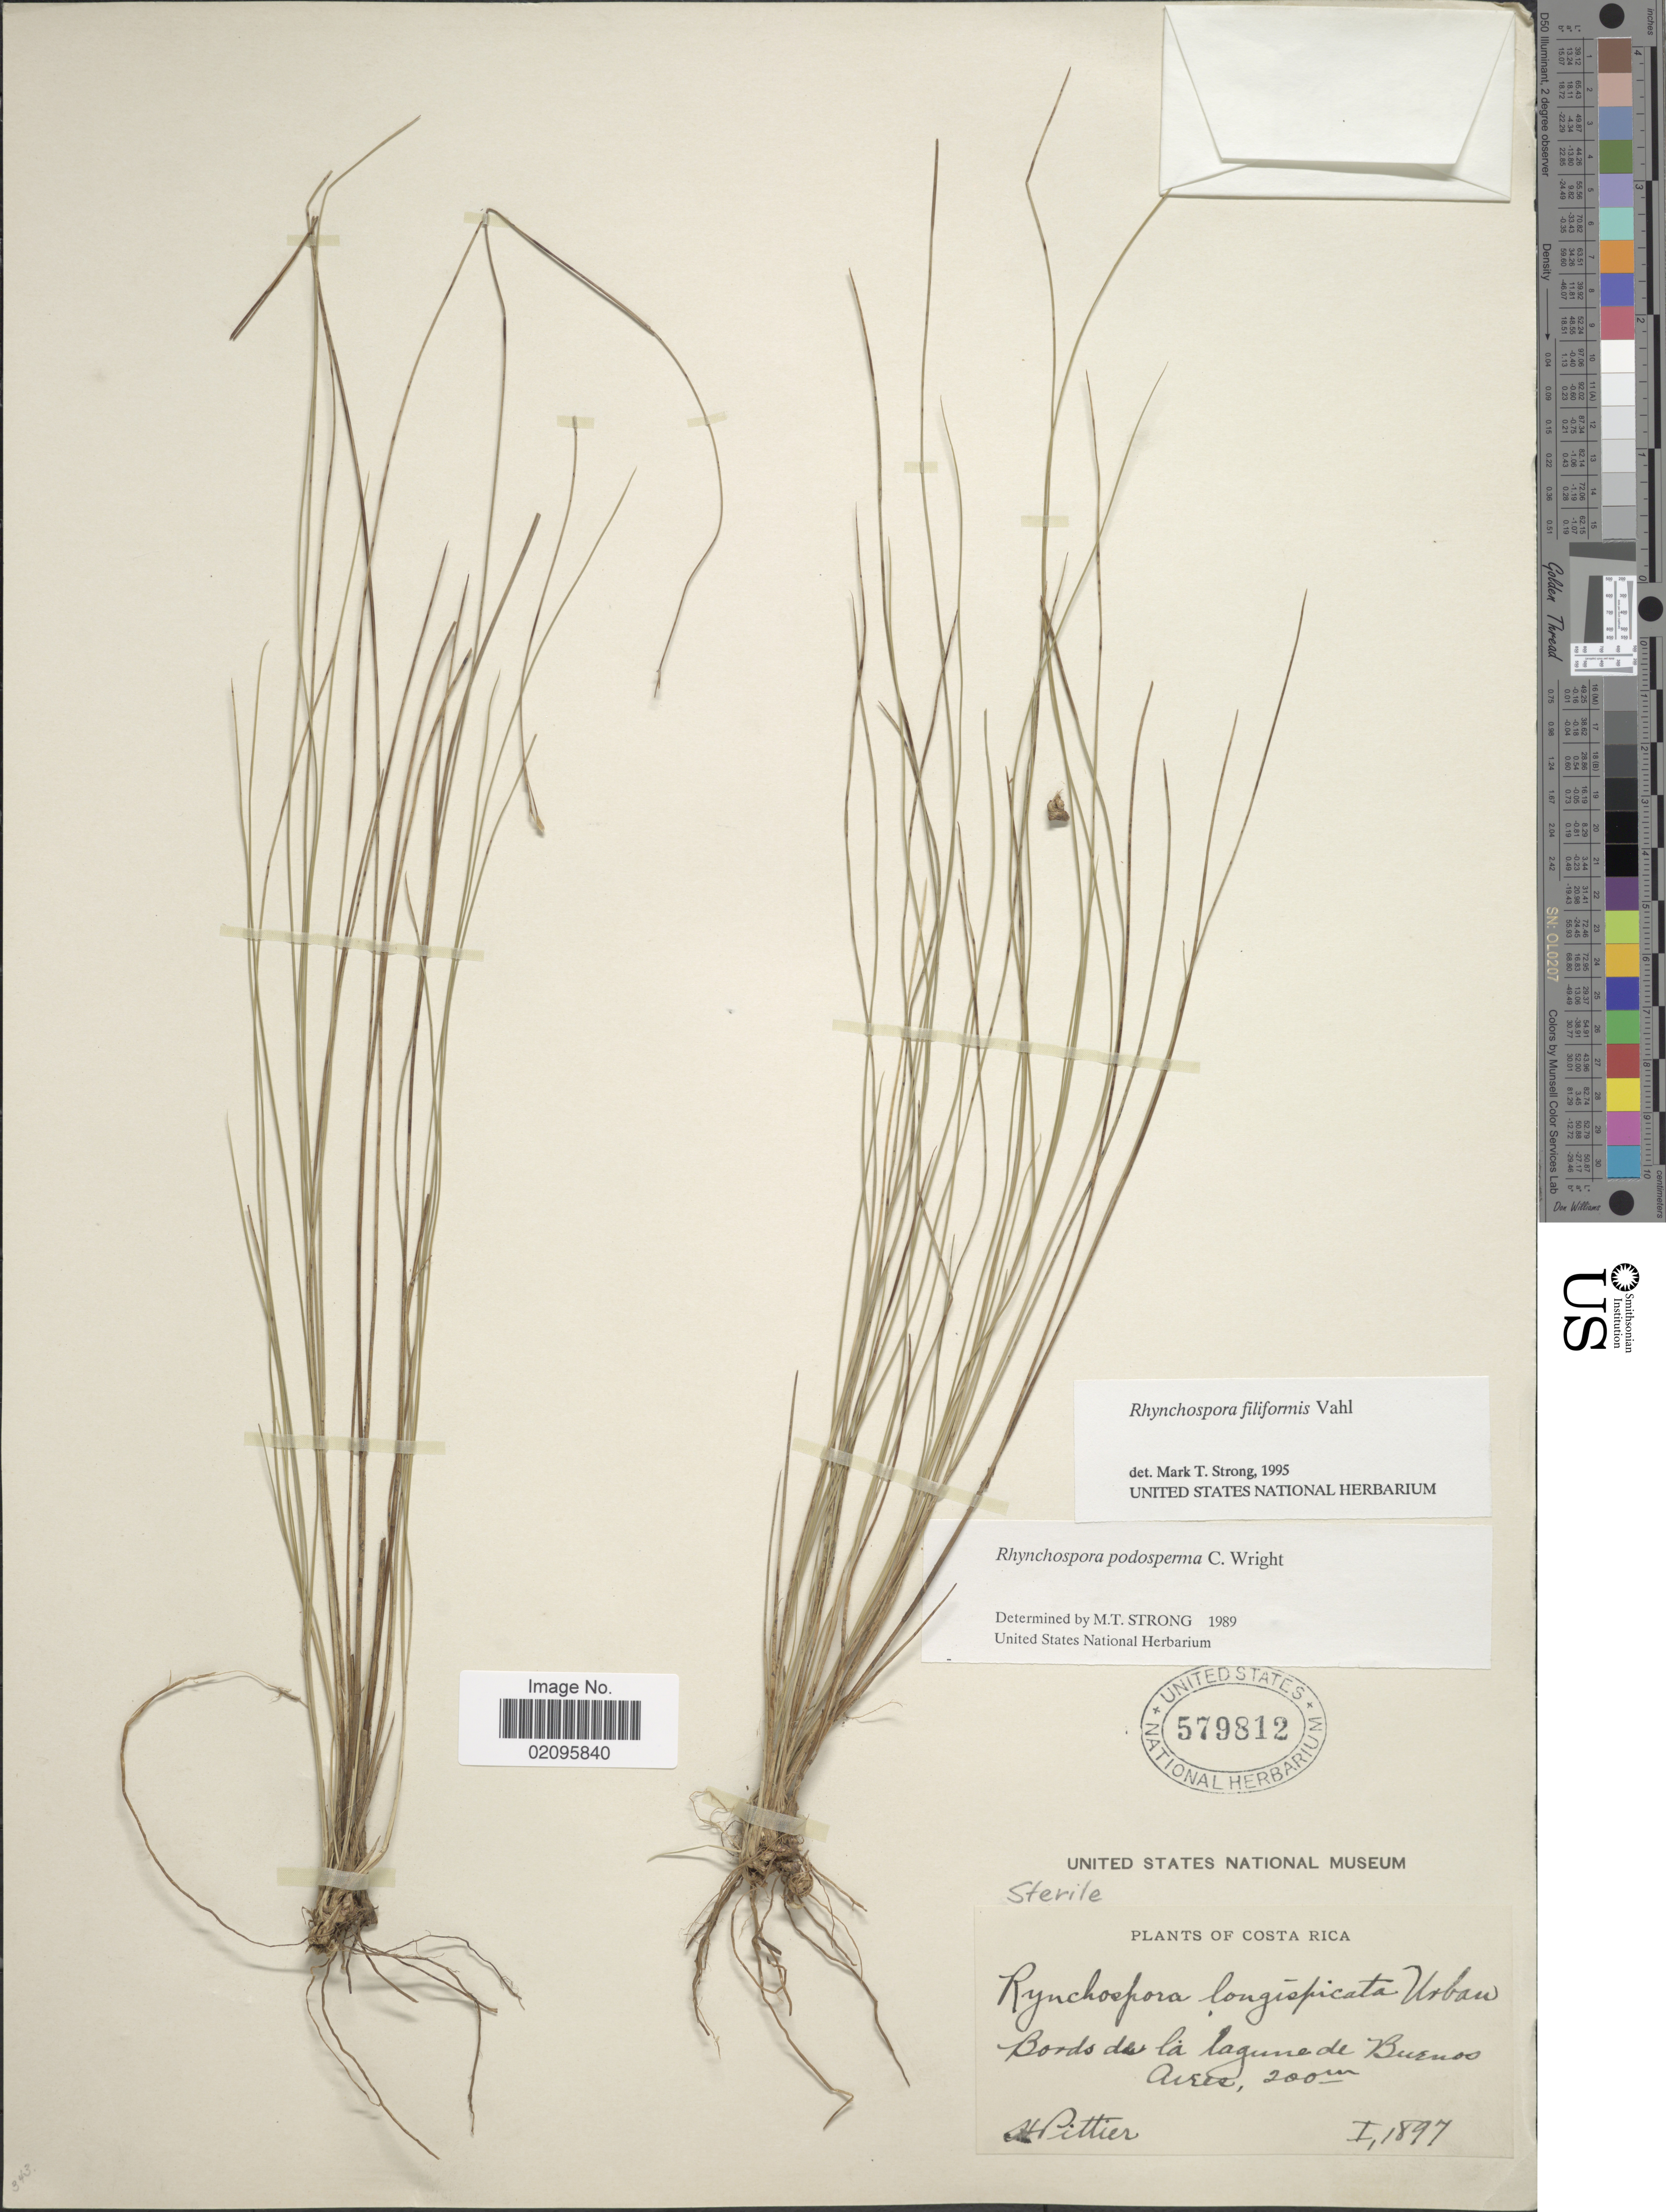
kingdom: Plantae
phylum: Tracheophyta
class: Liliopsida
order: Poales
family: Cyperaceae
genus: Rhynchospora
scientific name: Rhynchospora filiformis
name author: Vahl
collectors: H. F. Pittier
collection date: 1897-01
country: Costa Rica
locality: Bords du la laguna de Buenos Aires.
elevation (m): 200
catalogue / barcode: US 579812